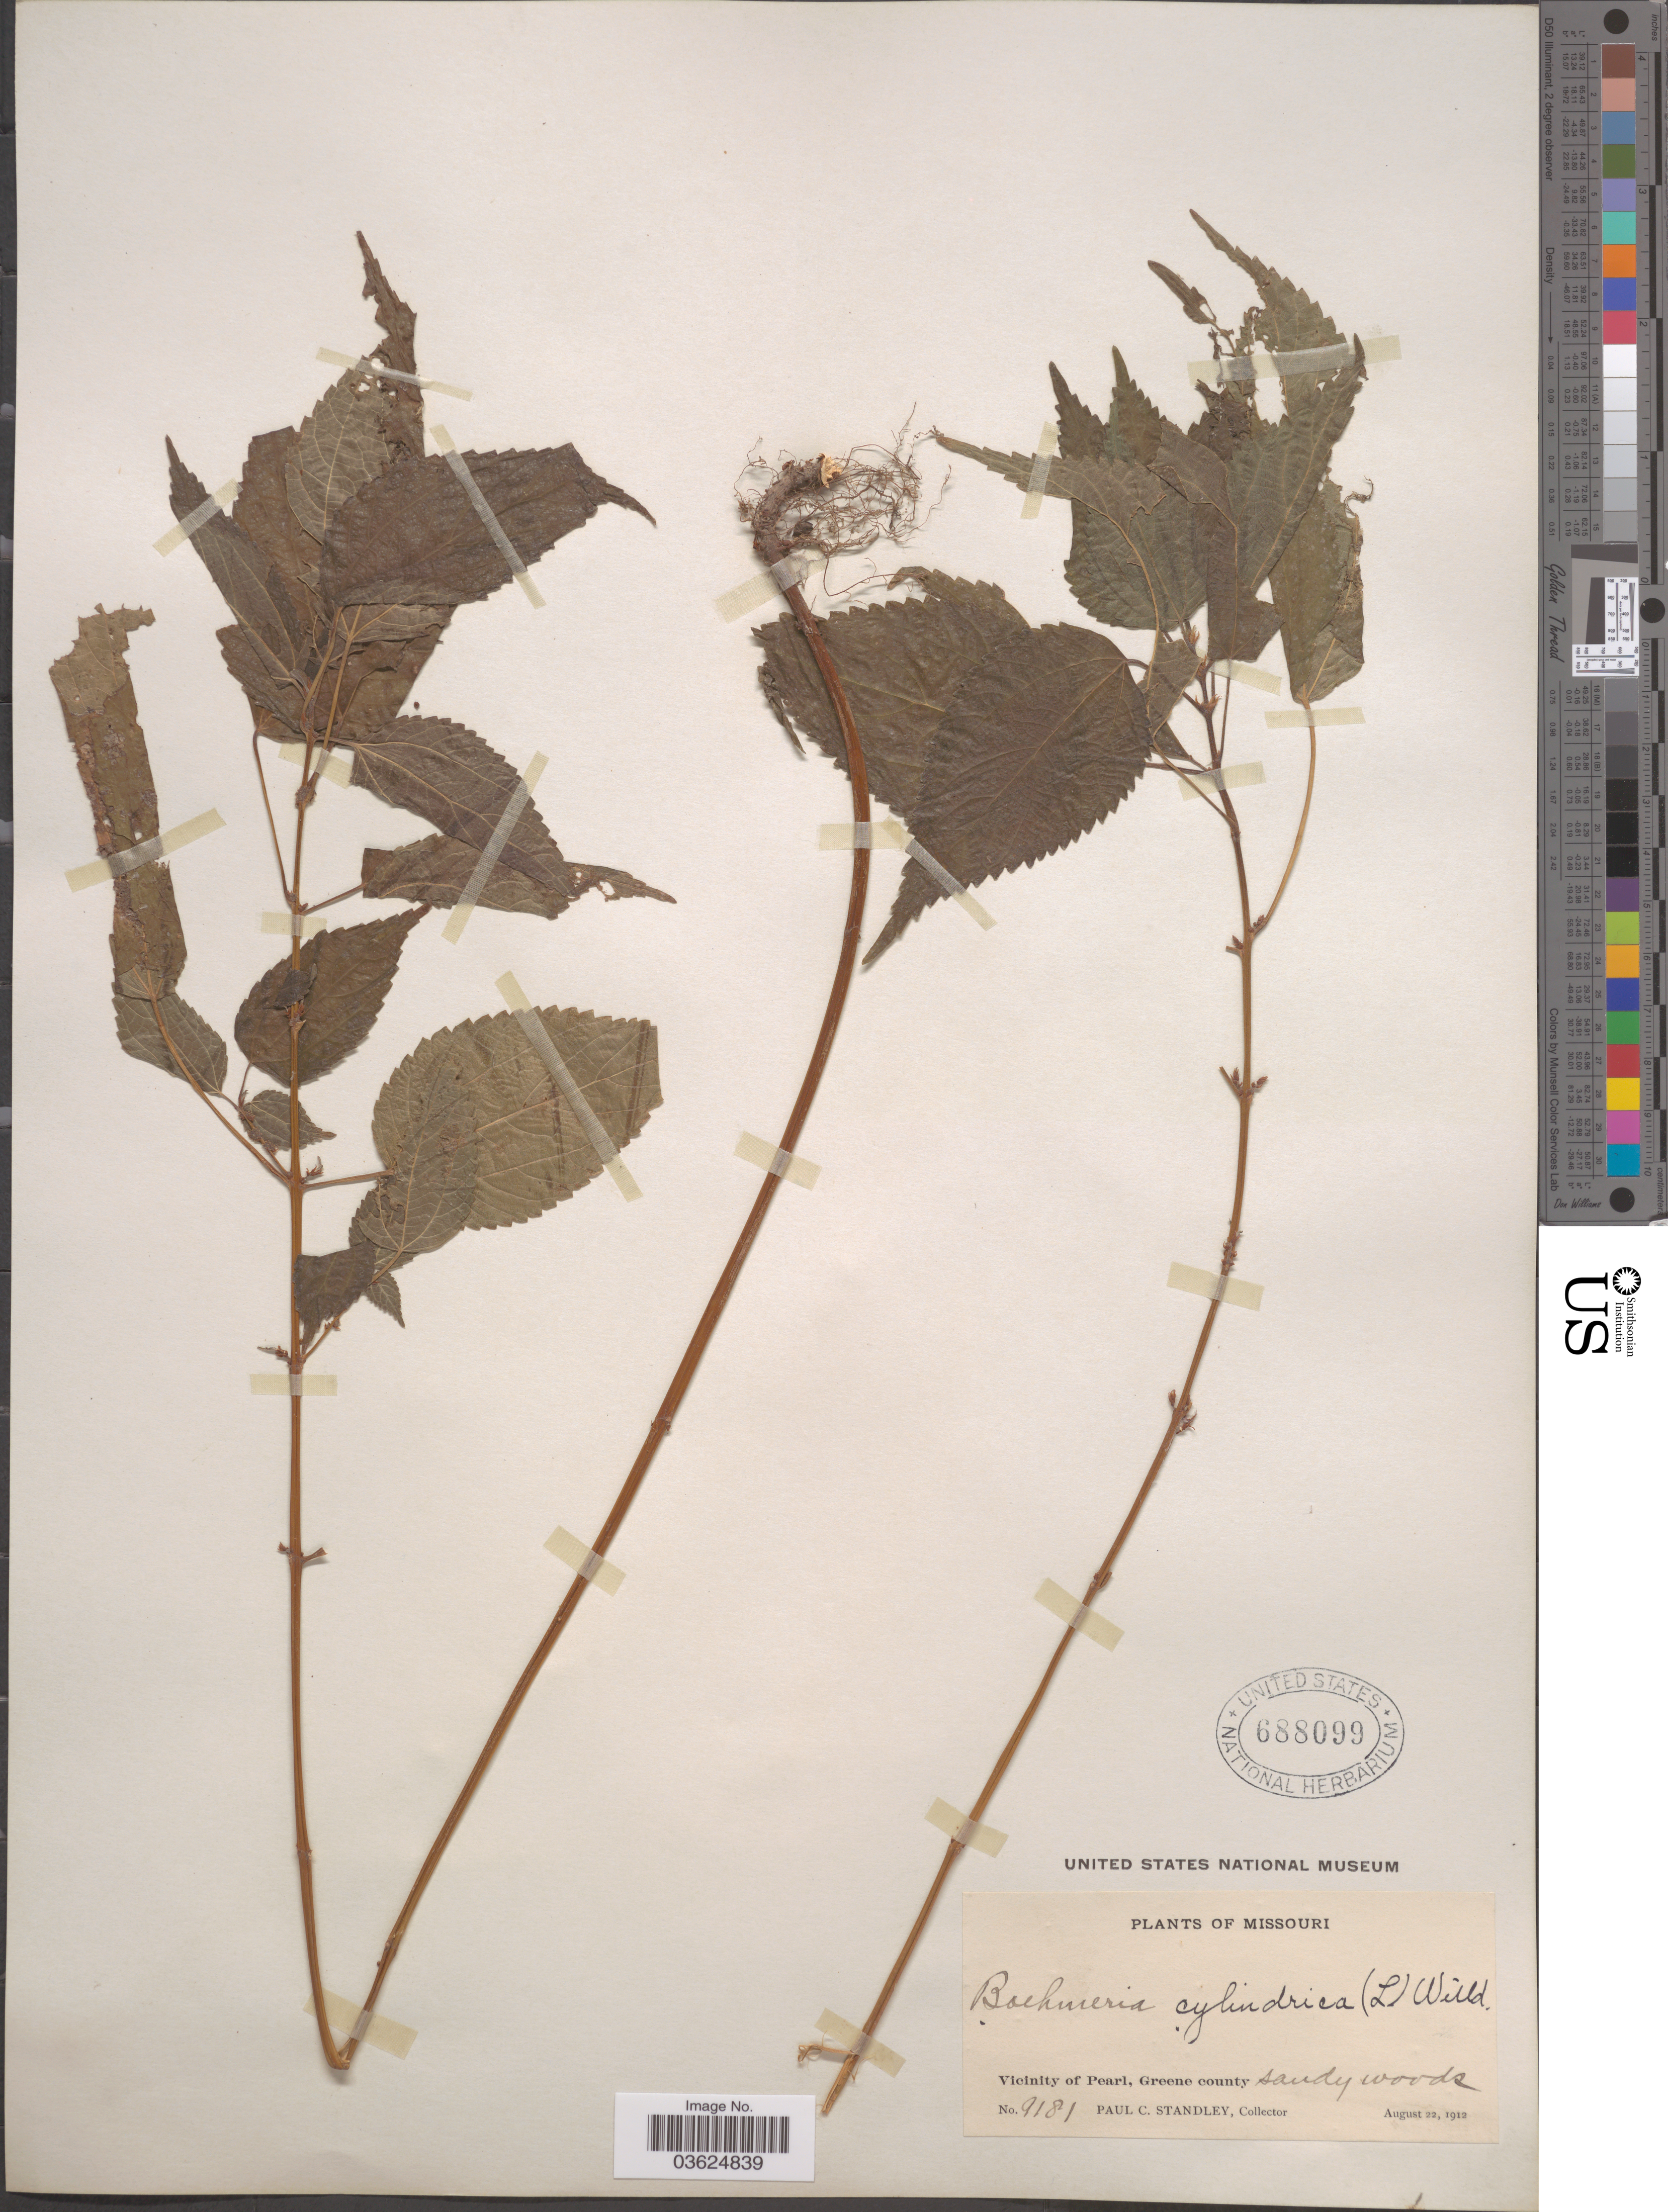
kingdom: Plantae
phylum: Tracheophyta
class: Magnoliopsida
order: Rosales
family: Urticaceae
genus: Boehmeria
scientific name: Boehmeria cylindrica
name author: (L.) Sw.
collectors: P. C. Standley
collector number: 9181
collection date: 1912-08-22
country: United States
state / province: Missouri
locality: Vicinity of Pearl, Greene county.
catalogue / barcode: US 688099